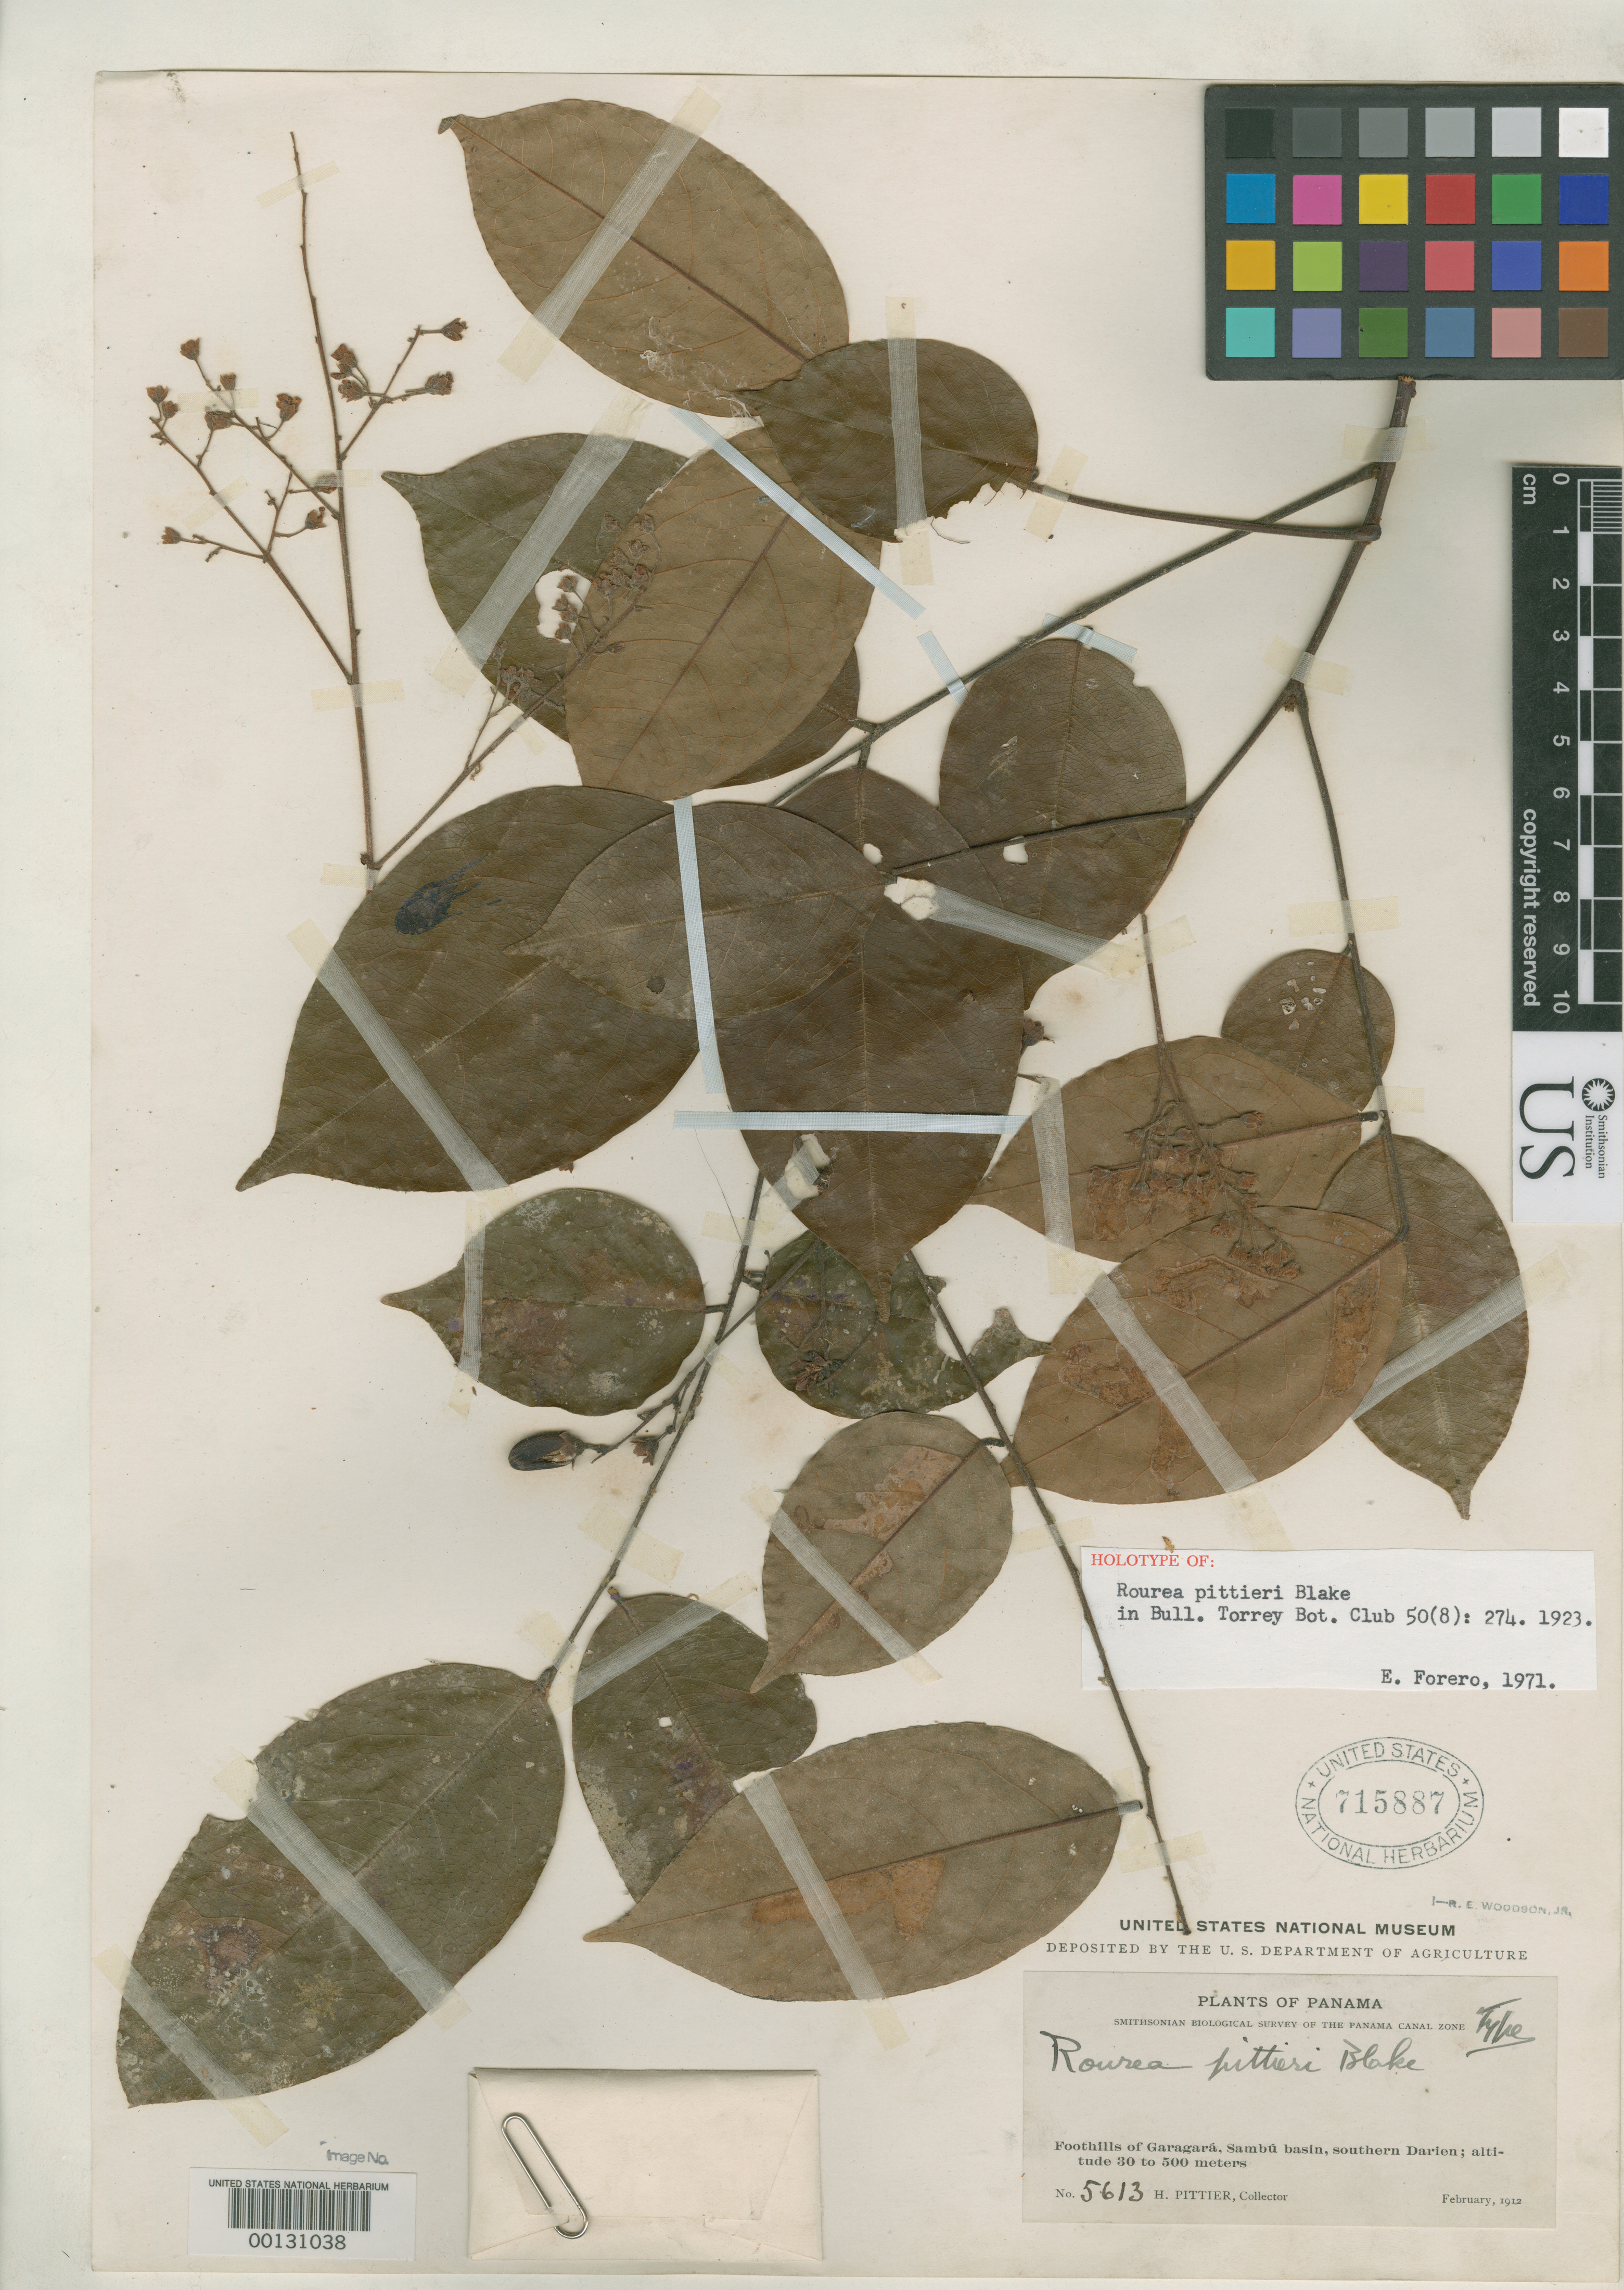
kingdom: Plantae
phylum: Tracheophyta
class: Magnoliopsida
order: Oxalidales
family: Connaraceae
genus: Rourea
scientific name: Rourea pittieri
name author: S.F. Blake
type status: Holotype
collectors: H. F. Pittier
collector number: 5613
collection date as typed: Feb 1912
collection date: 1912-02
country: Panama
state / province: Darién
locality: Foothills of Garagara, Sambu Basin.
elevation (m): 30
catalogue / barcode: US 715887